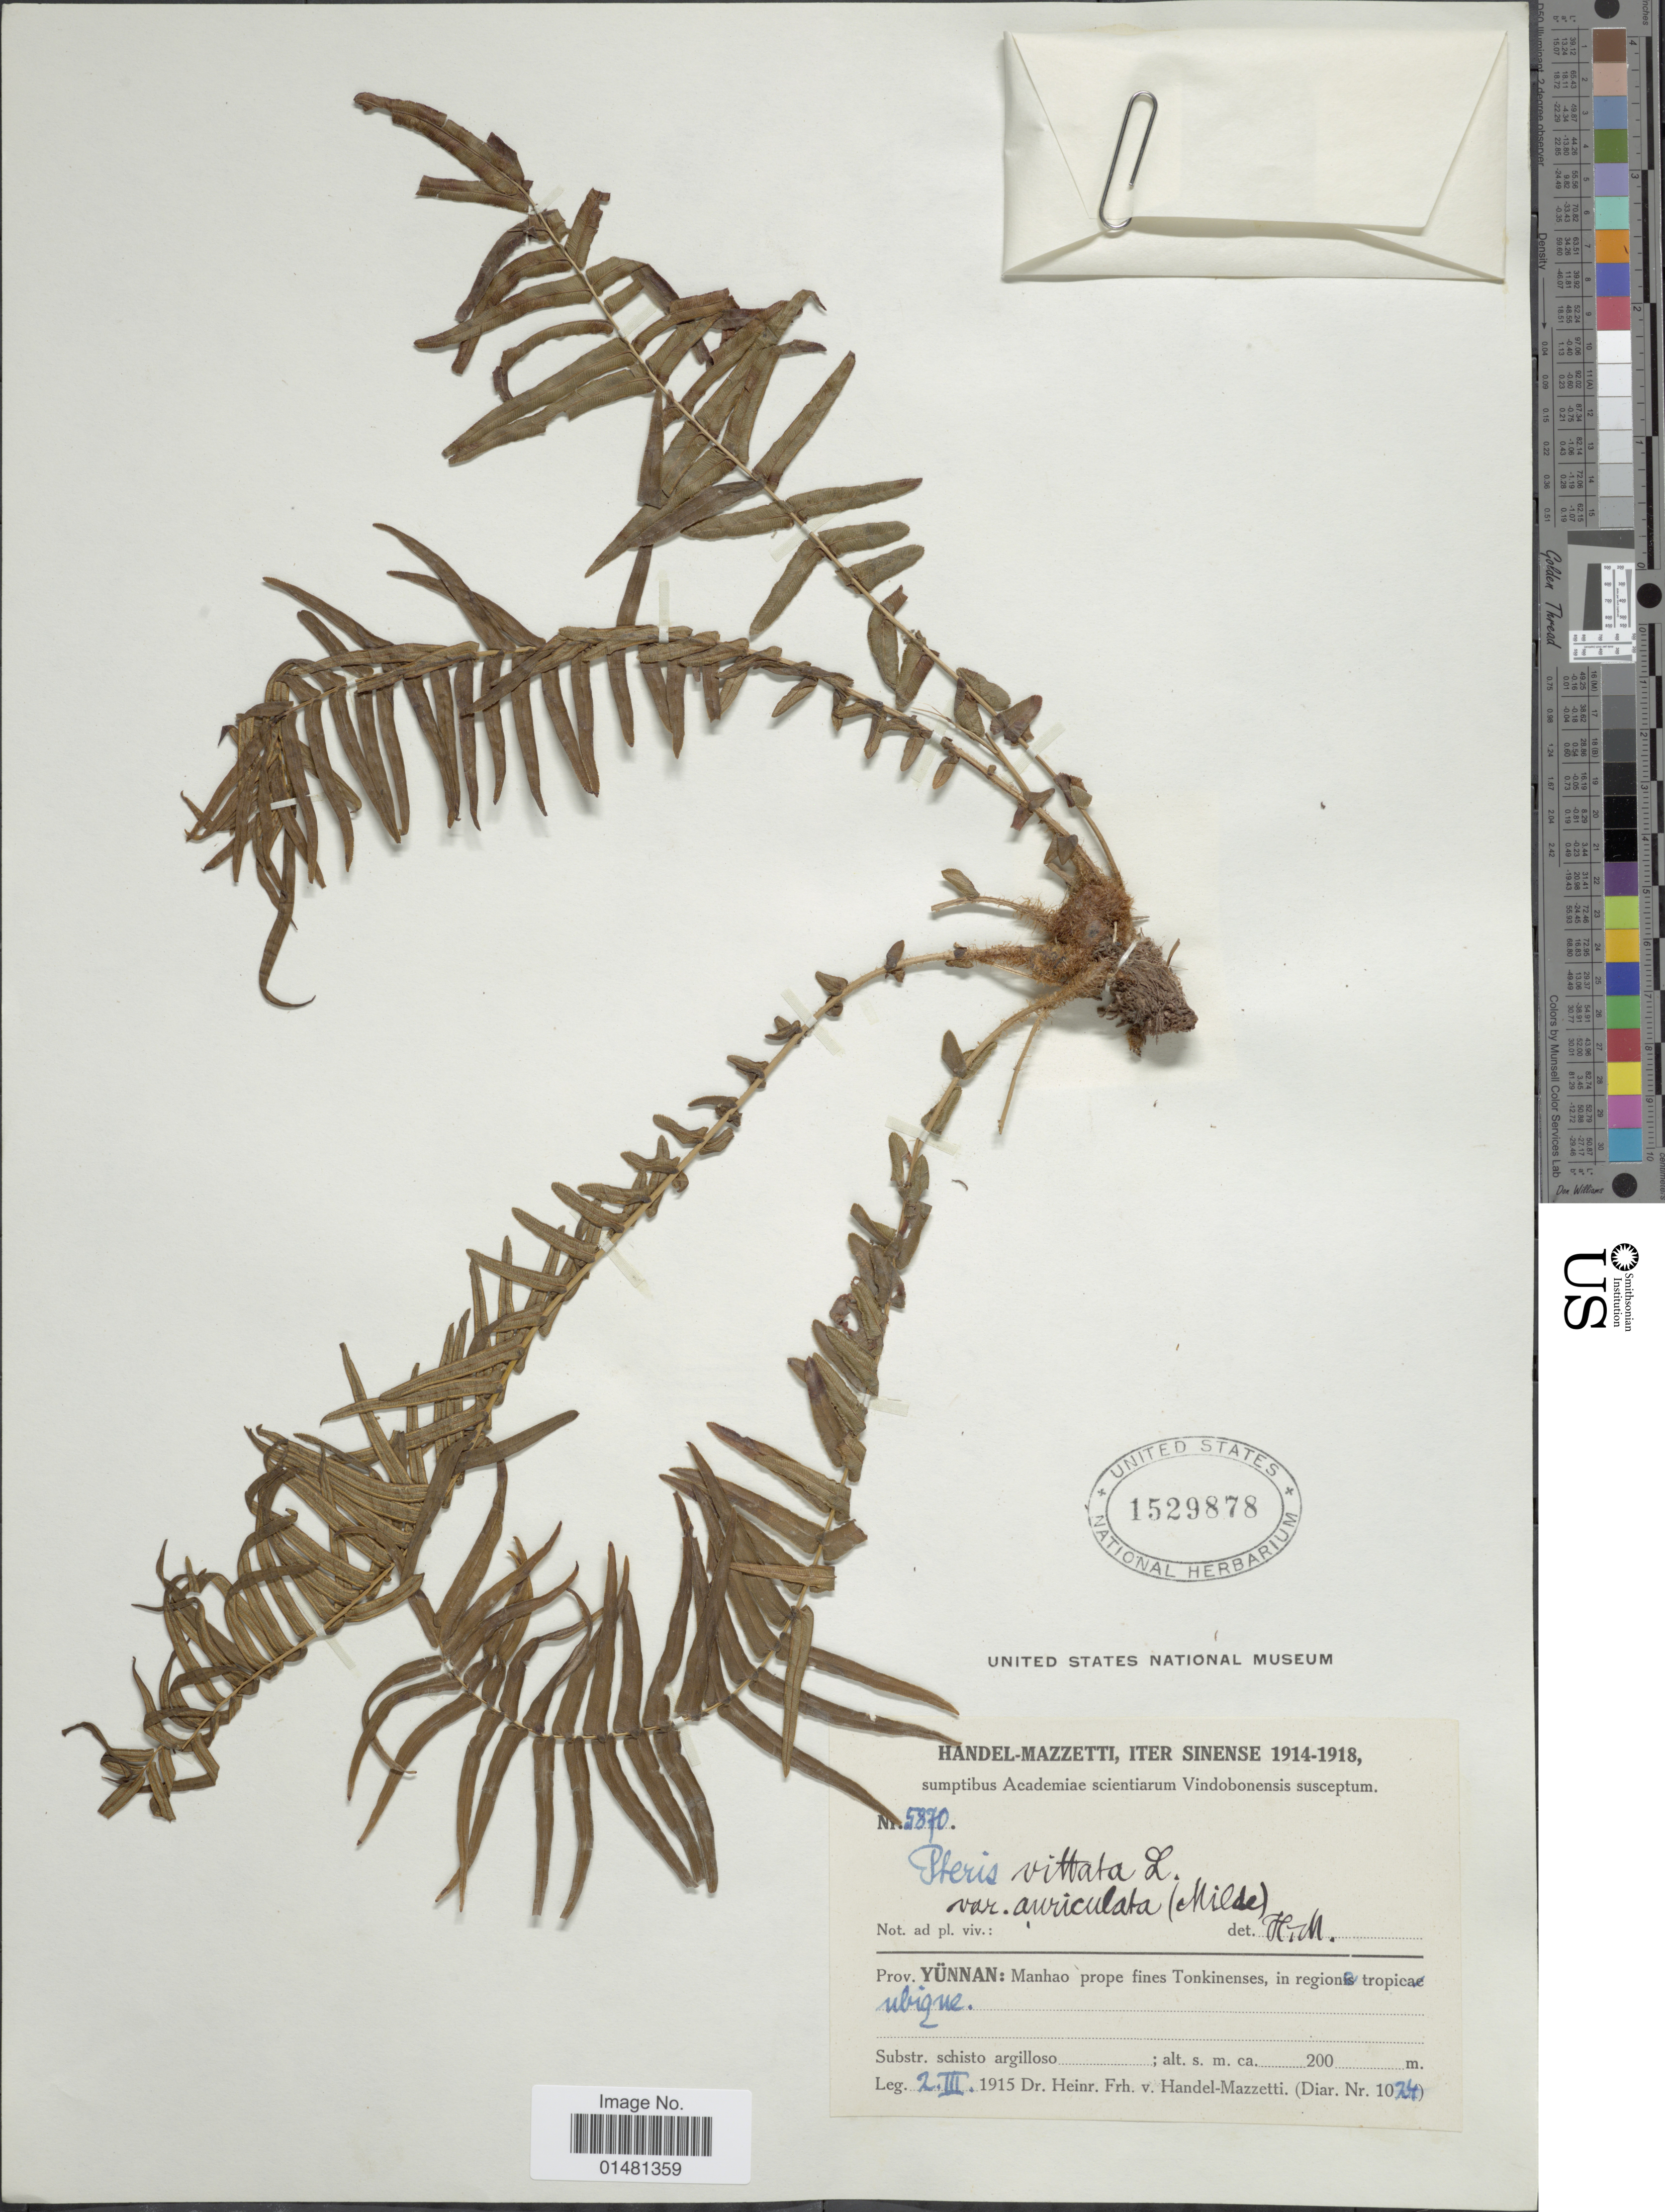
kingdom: Plantae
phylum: Tracheophyta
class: Polypodiopsida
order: Polypodiales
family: Pteridaceae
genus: Pteris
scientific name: Pteris vittata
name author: L.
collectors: H. Handel-Mazzetti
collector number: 5870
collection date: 1915-03-02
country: China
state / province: Yunnan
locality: Manhao prope fines Tonkinenses, in regione trpica ubique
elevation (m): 200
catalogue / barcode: US 1529878